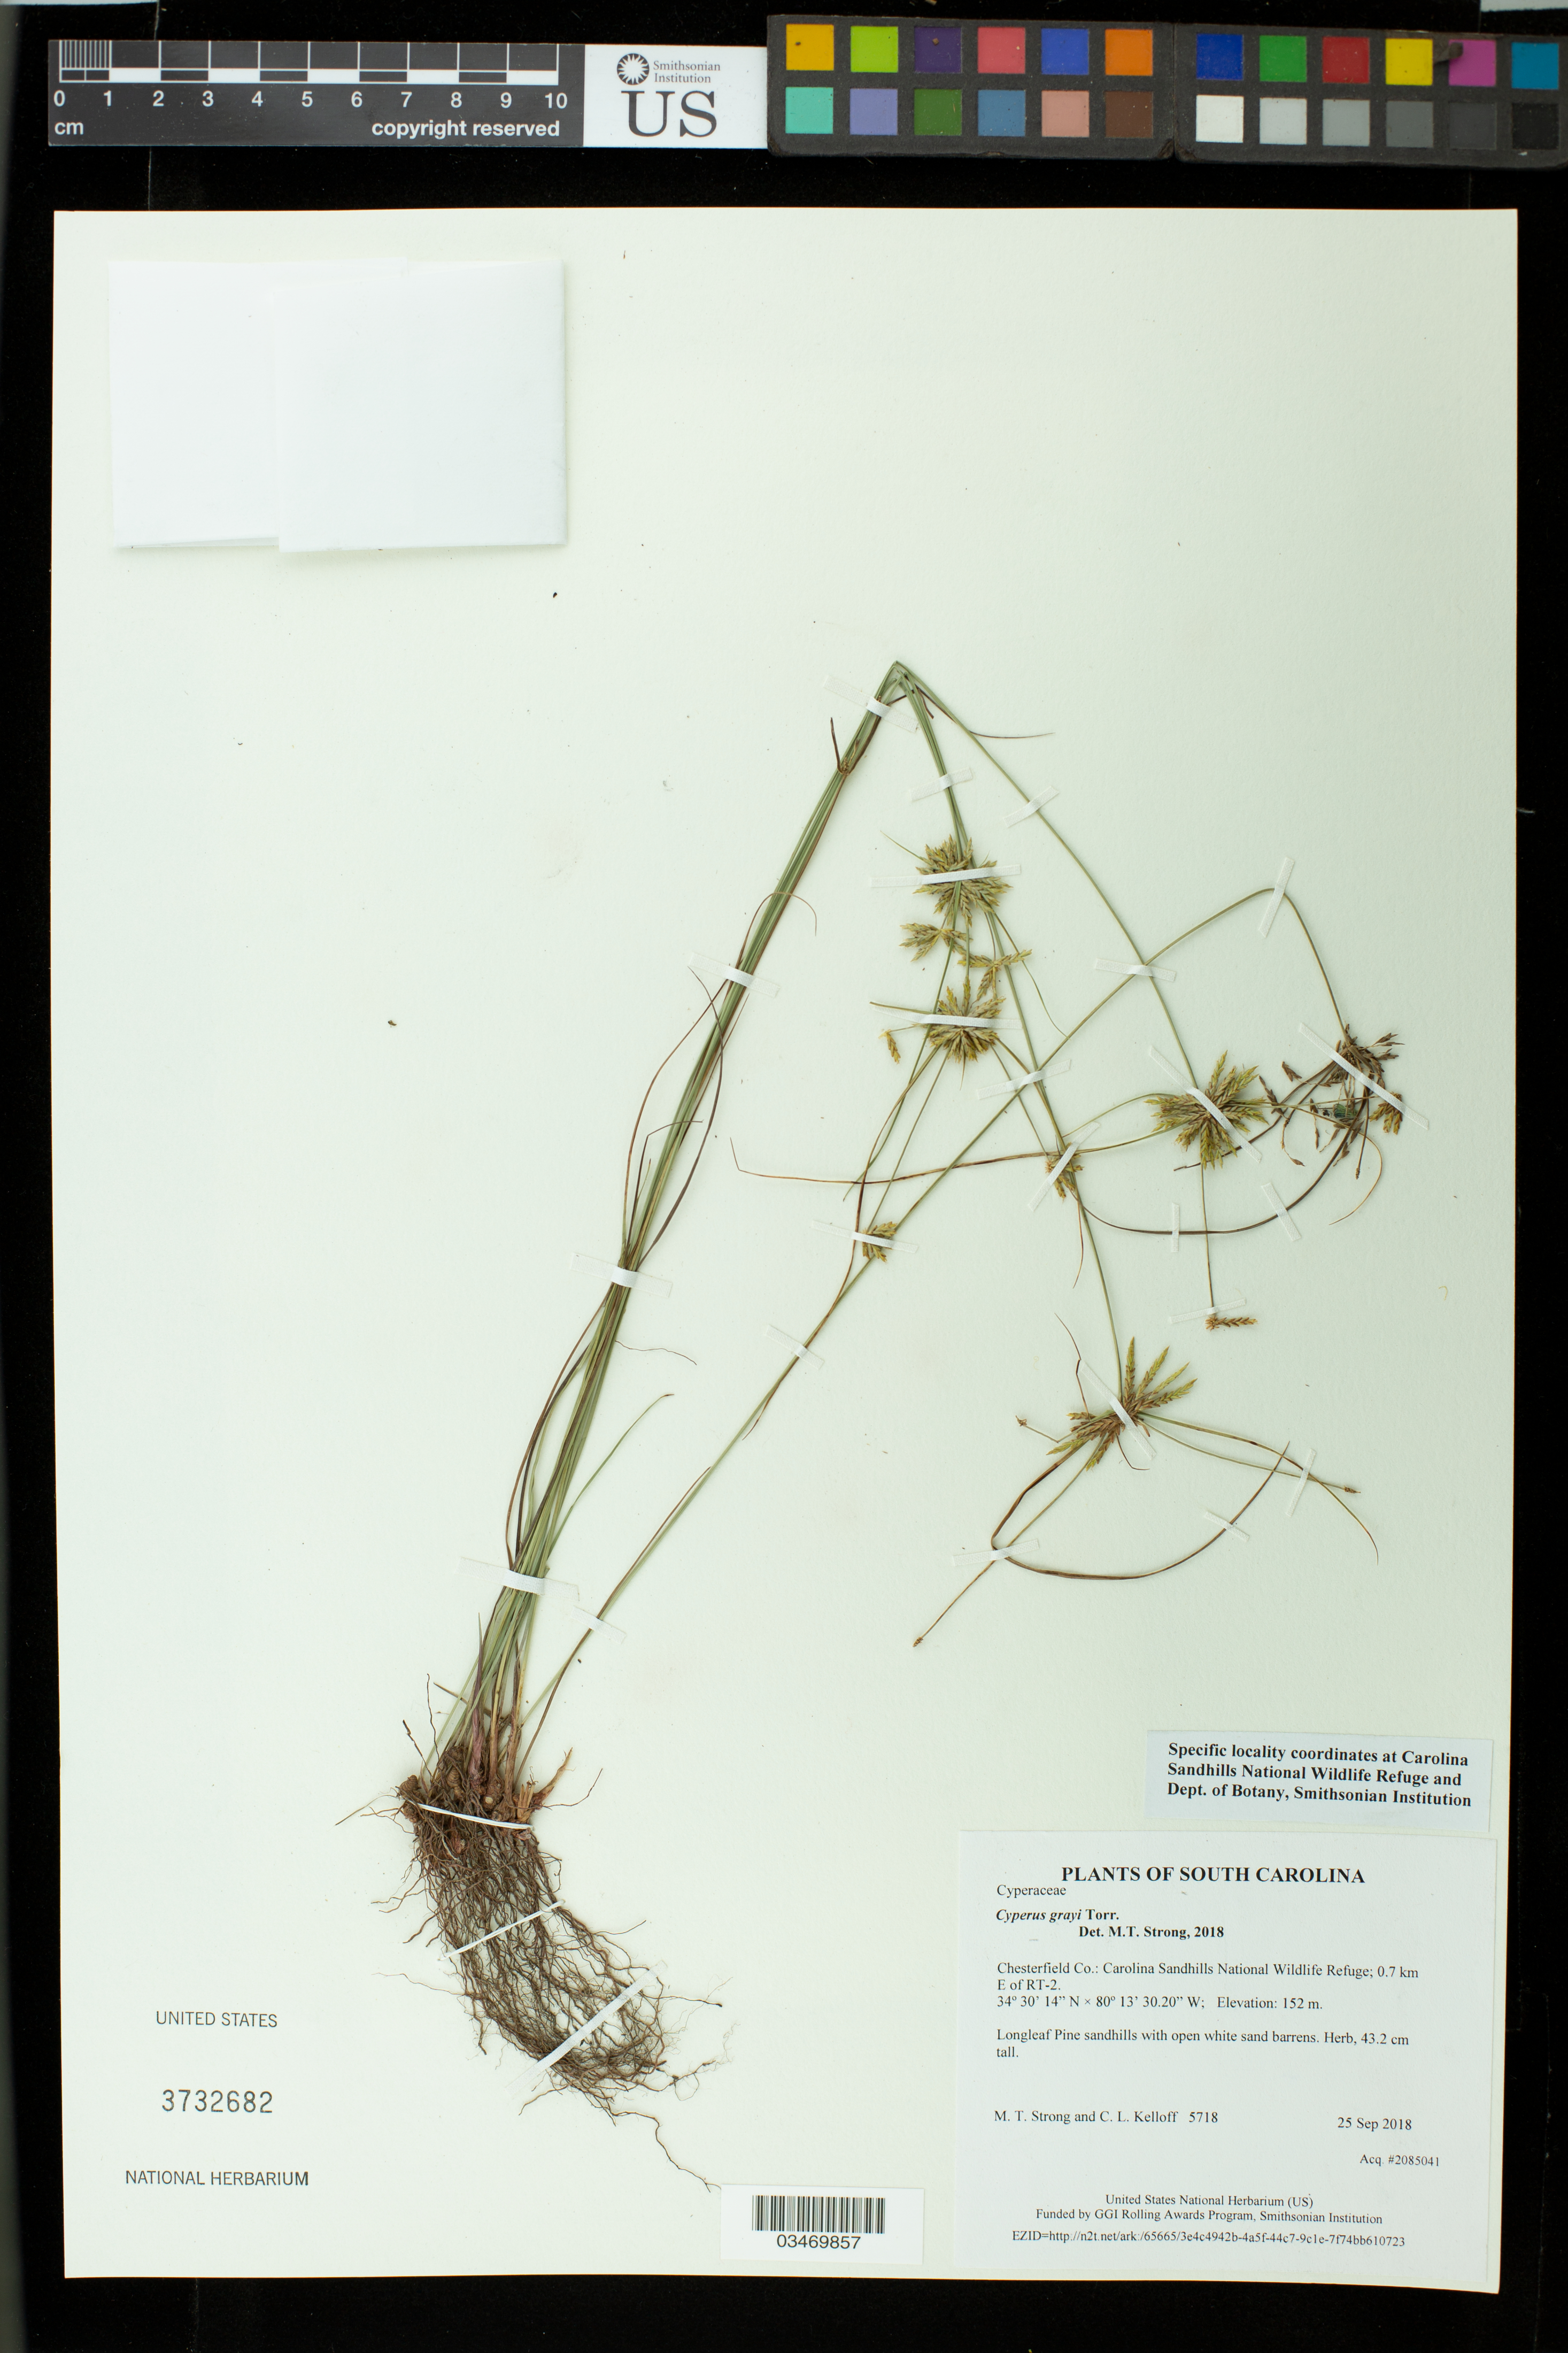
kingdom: Plantae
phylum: Tracheophyta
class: Liliopsida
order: Poales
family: Cyperaceae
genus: Cyperus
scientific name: Cyperus grayi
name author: Torr.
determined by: Strong, Mark T., (BOT), Smithsonian Institution - National Museum of Natural History (UNITED STATES)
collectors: M. T. Strong & C. L. Kelloff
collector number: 5718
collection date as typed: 25 Sep 2018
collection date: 2018-09-25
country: United States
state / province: South Carolina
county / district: Chesterfield Co.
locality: Carolina Sandhills National Wildlife Refuge; 0.7 km E of RT-2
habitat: Longleaf Pine sandhills with open white sand barrens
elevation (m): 152